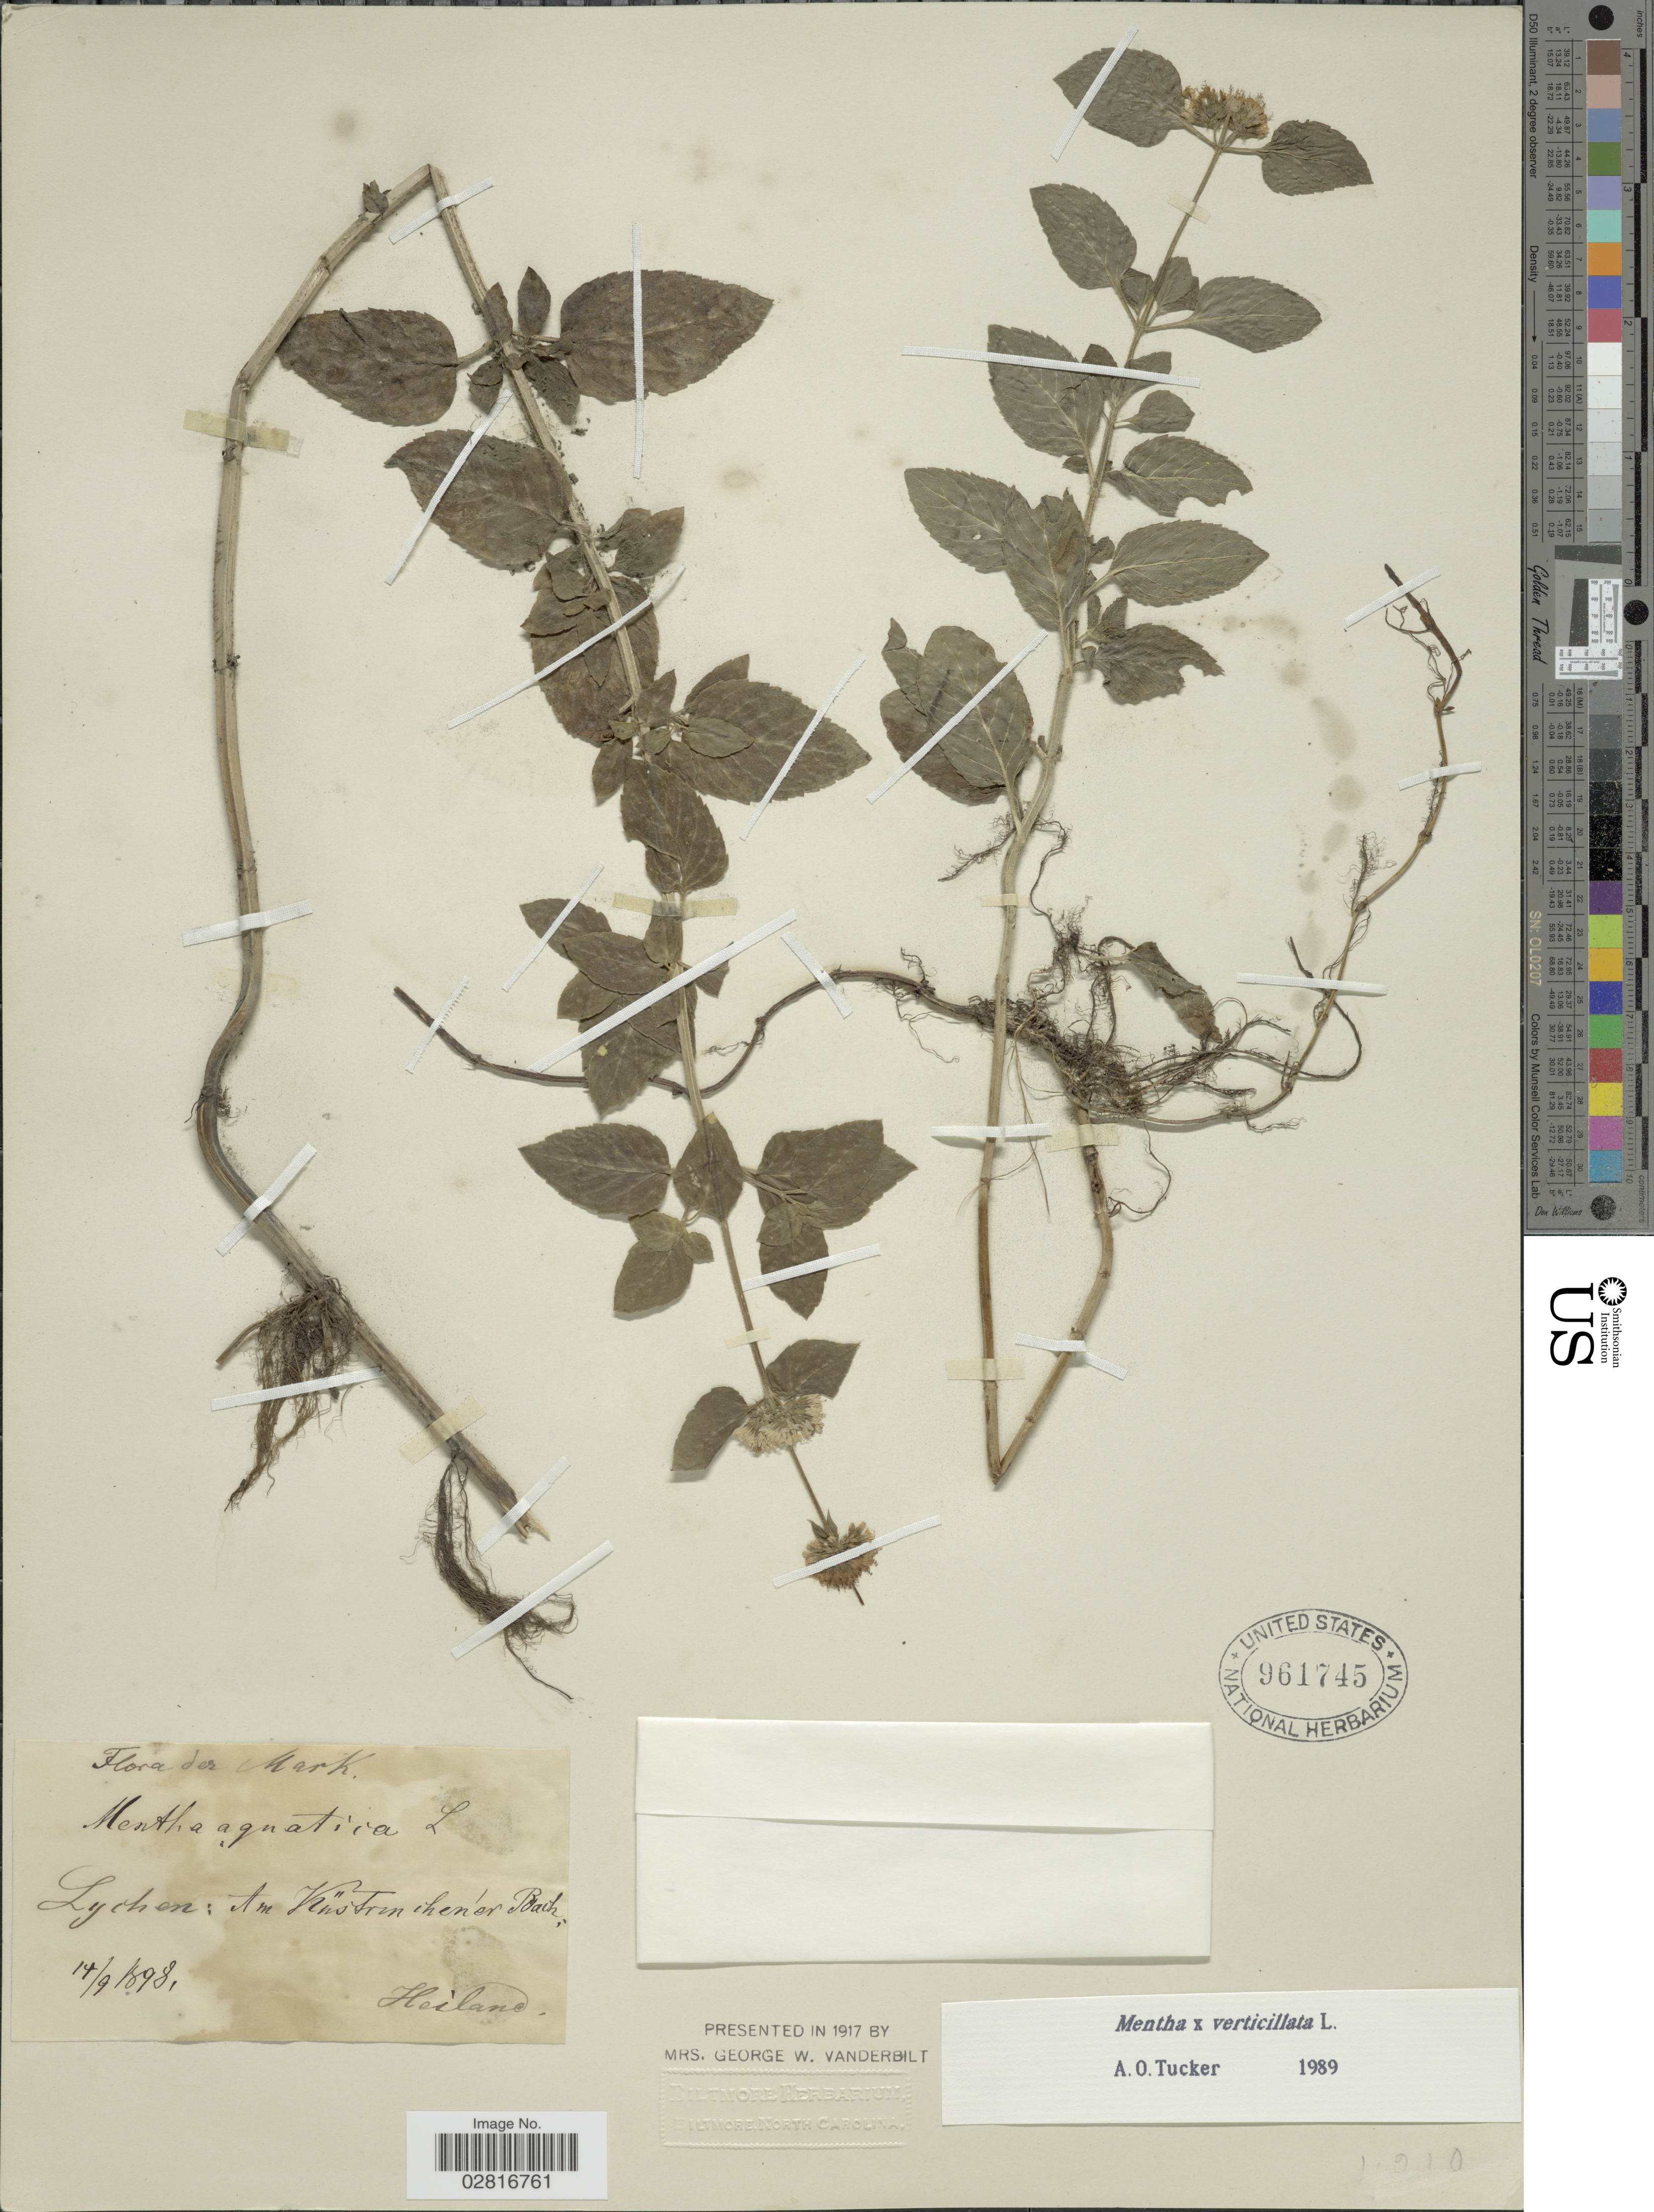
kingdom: Plantae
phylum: Tracheophyta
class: Magnoliopsida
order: Lamiales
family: Lamiaceae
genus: Mentha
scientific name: Mentha x verticillata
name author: L.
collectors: -. Heiland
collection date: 1898-09-14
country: Germany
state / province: Brandenburg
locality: Lychen: Am Vrustren [interpreted] inhenor Baik [interpreted]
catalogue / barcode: US 961745